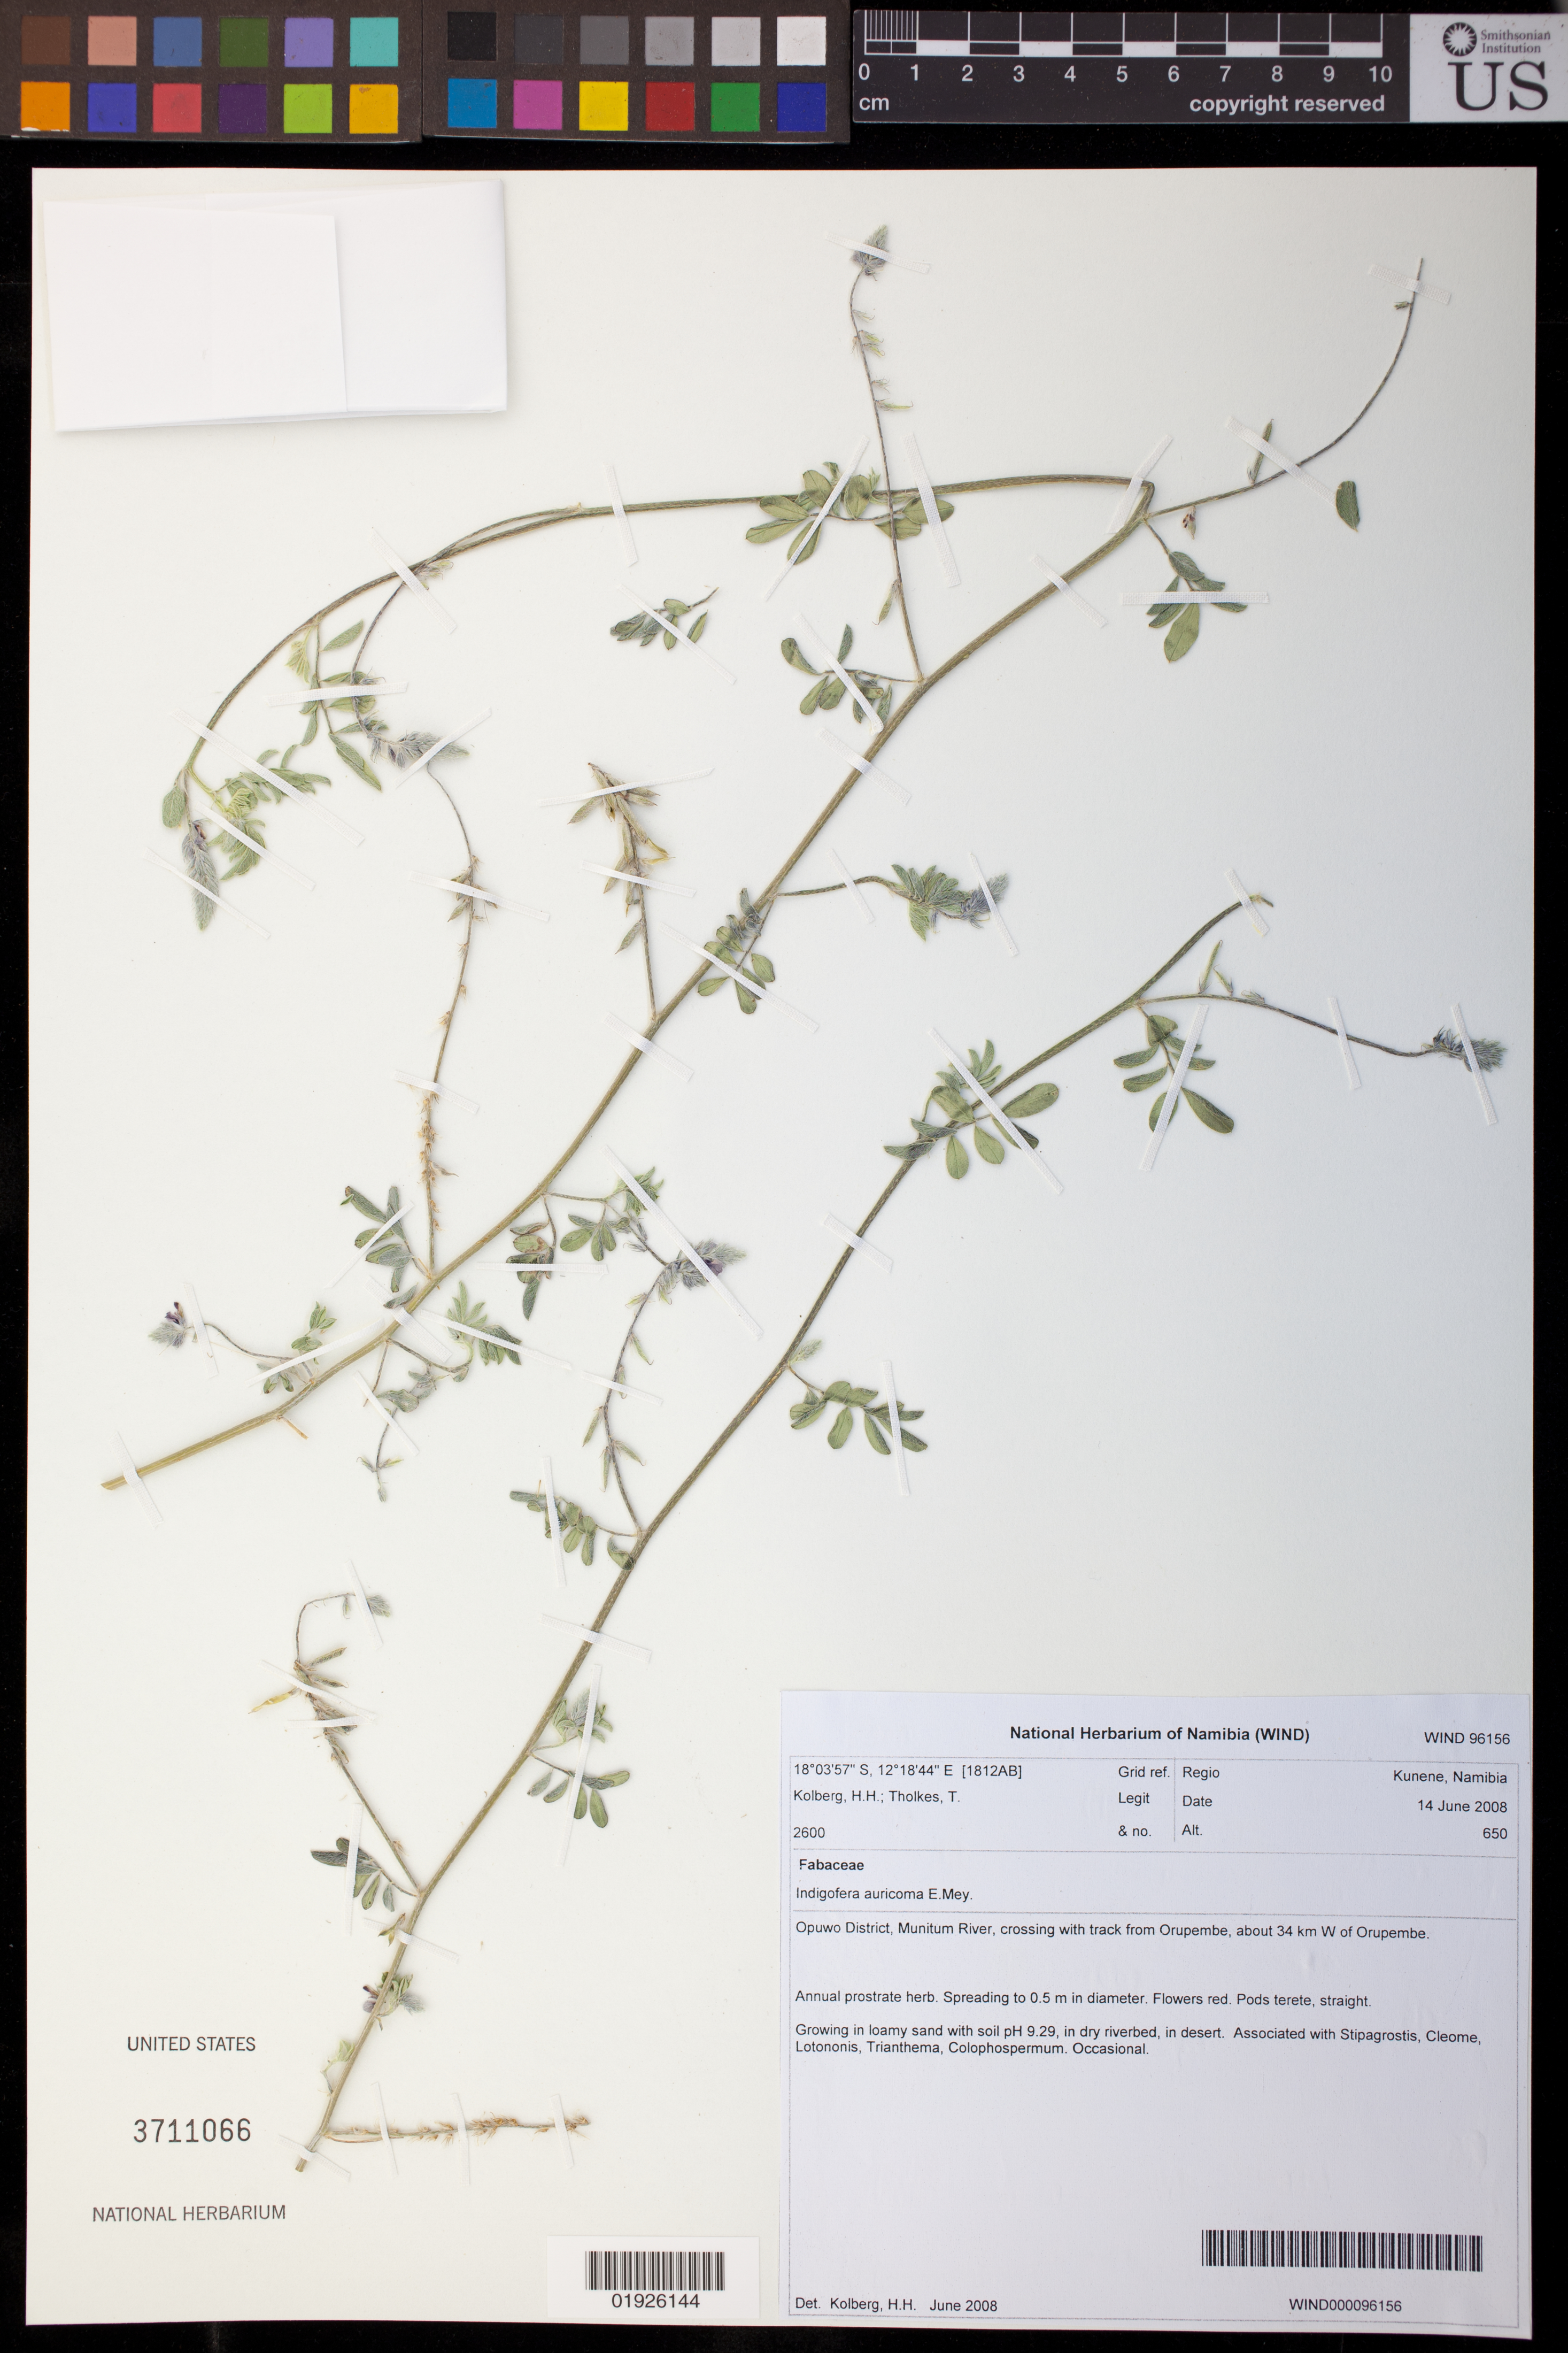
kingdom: Plantae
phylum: Tracheophyta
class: Magnoliopsida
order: Fabales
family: Fabaceae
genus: Indigofera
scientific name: Indigofera auricoma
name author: E. Mey.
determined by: Kolberg, H. H.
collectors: H. H. Kolberg & T. Tholkes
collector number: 2600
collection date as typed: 14 June 2008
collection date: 2008-06-14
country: Namibia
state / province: Kunene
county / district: Opuwo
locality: Munitum River, crossing with track from Orupembe, about 34 km W of Orupembe.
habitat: Growing in loamy sand with soil pH 9.29, in dry riverbed, in desert.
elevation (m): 650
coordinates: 18 03 57 S, 12 18 44 E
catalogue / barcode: US 3711066